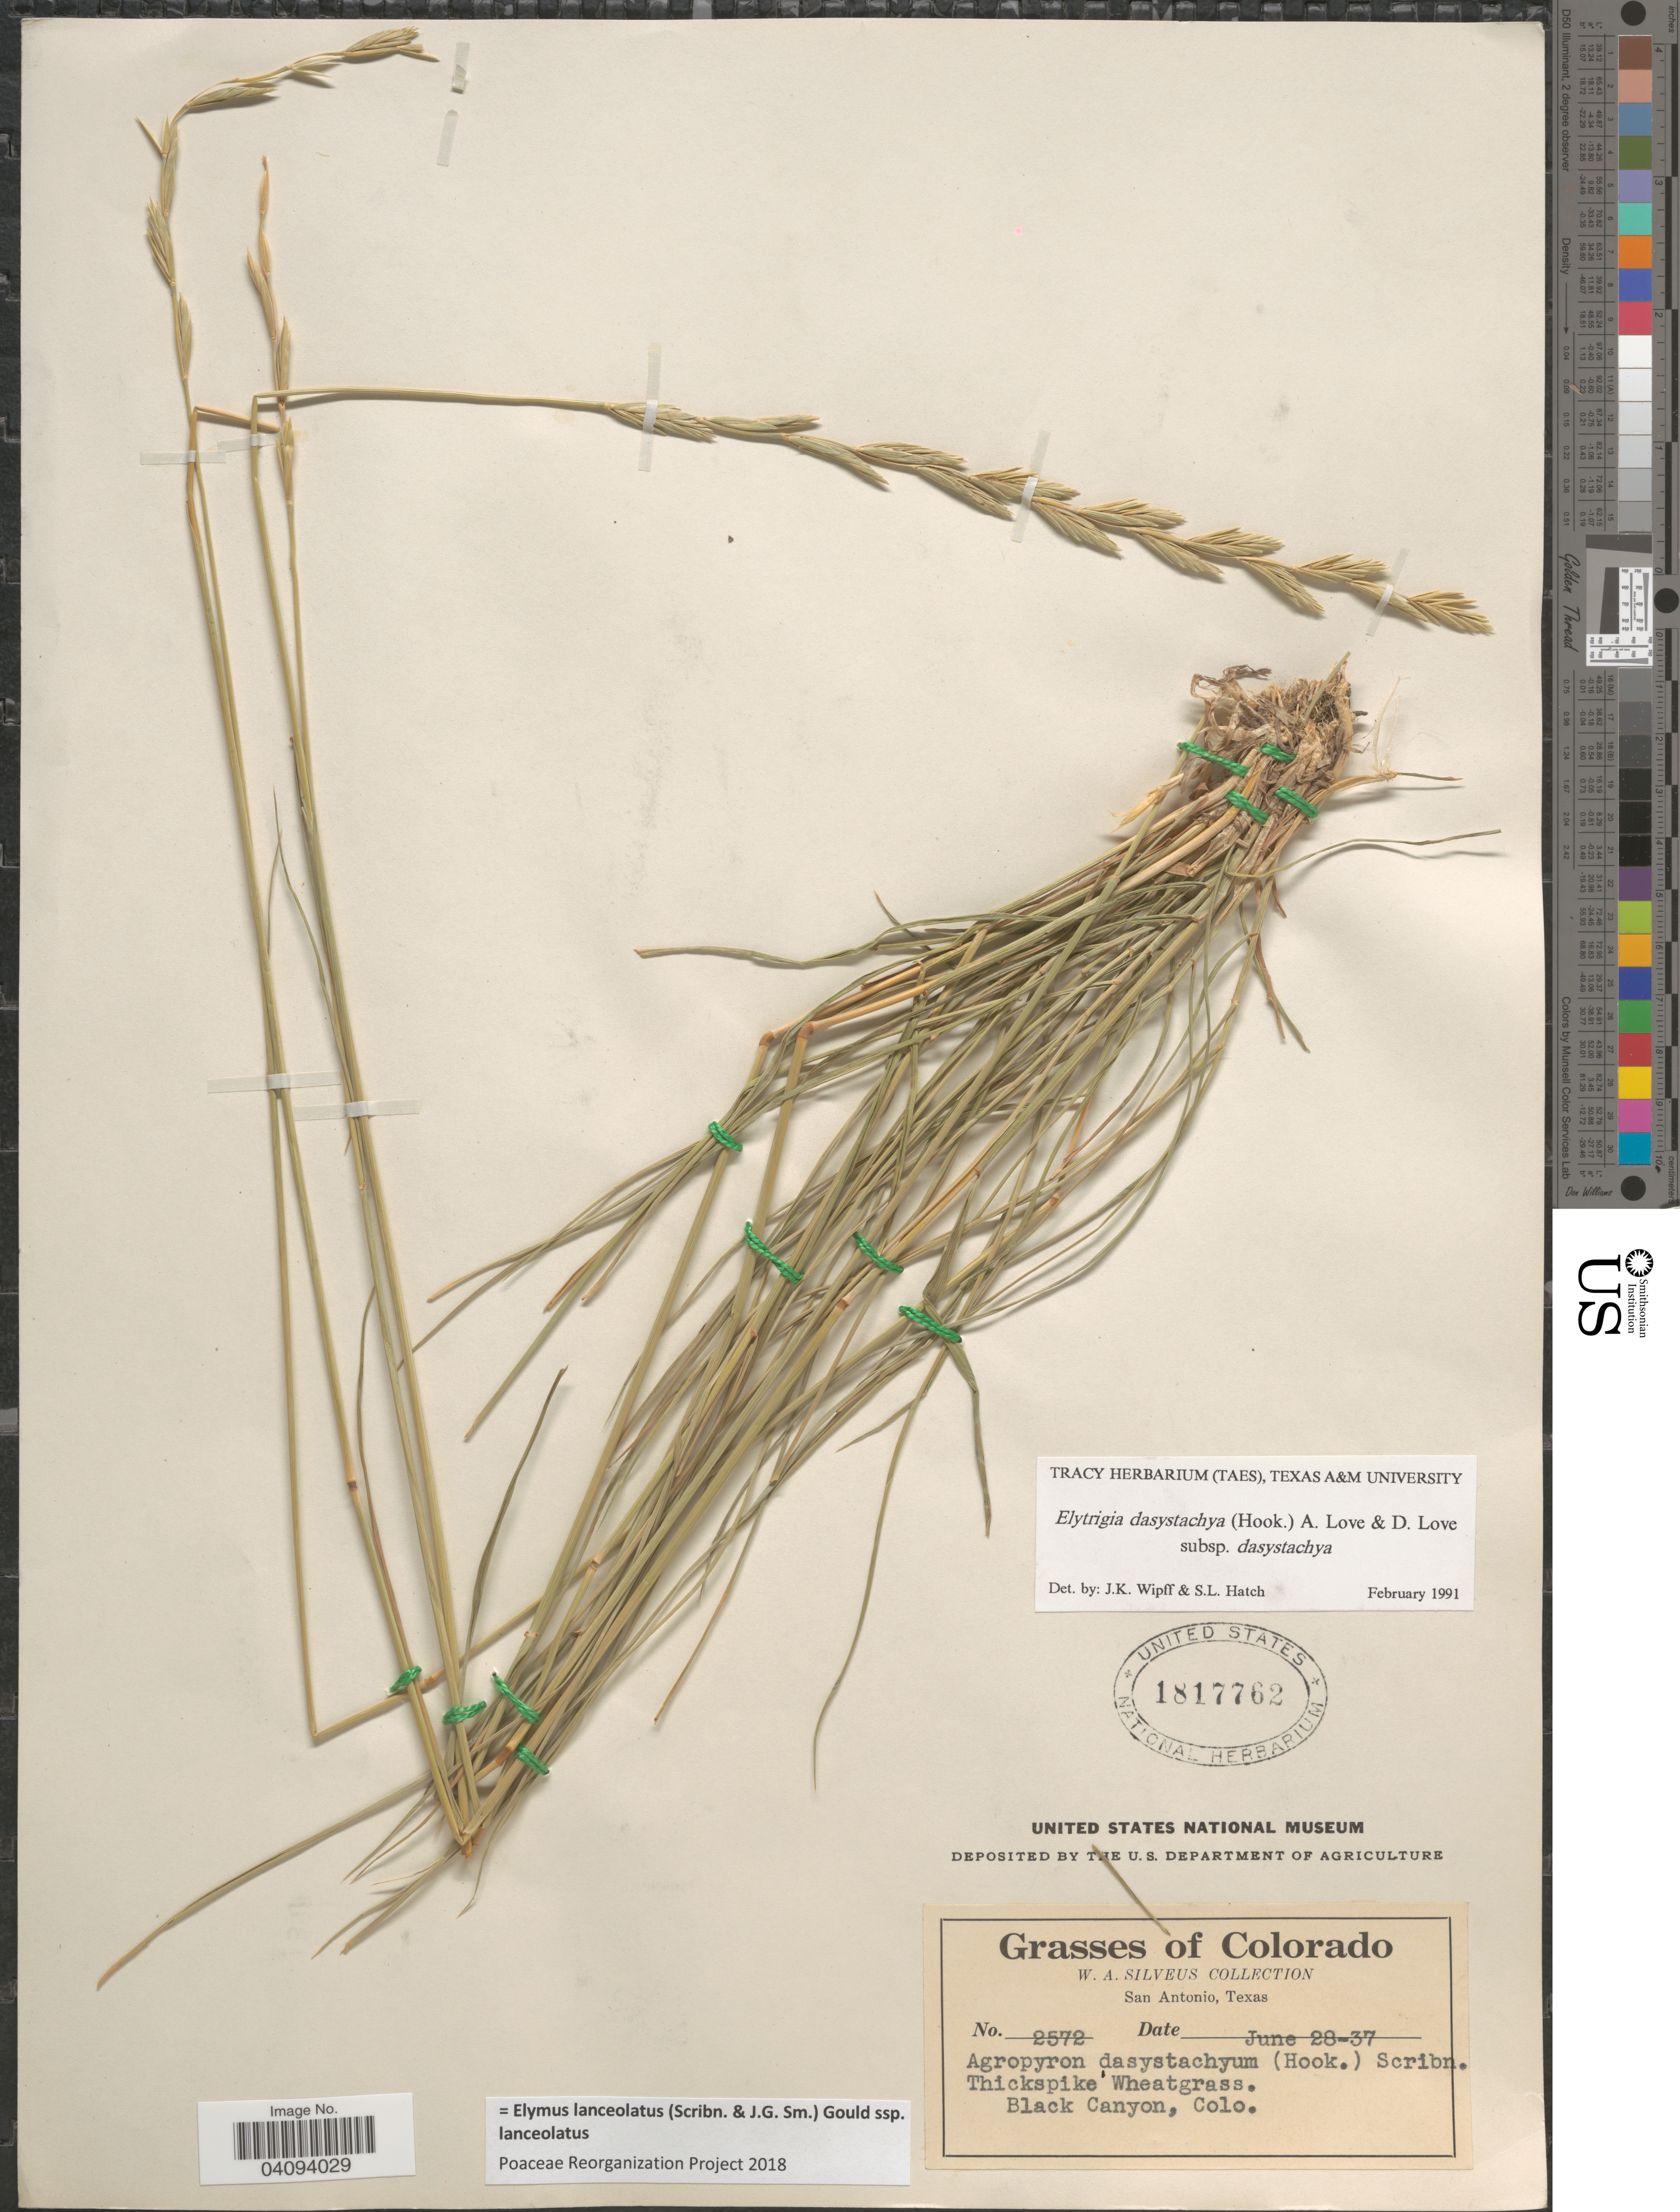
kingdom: Plantae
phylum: Tracheophyta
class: Liliopsida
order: Poales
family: Poaceae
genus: Elymus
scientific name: Elymus lanceolatus subsp. lanceolatus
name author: (Scribn. & J.G. Sm.) Gould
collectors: W. Silveus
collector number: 2572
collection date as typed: Transcribed d/m/y: 28/6/37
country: United States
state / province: Colorado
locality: Black Canyon.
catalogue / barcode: US 1817762